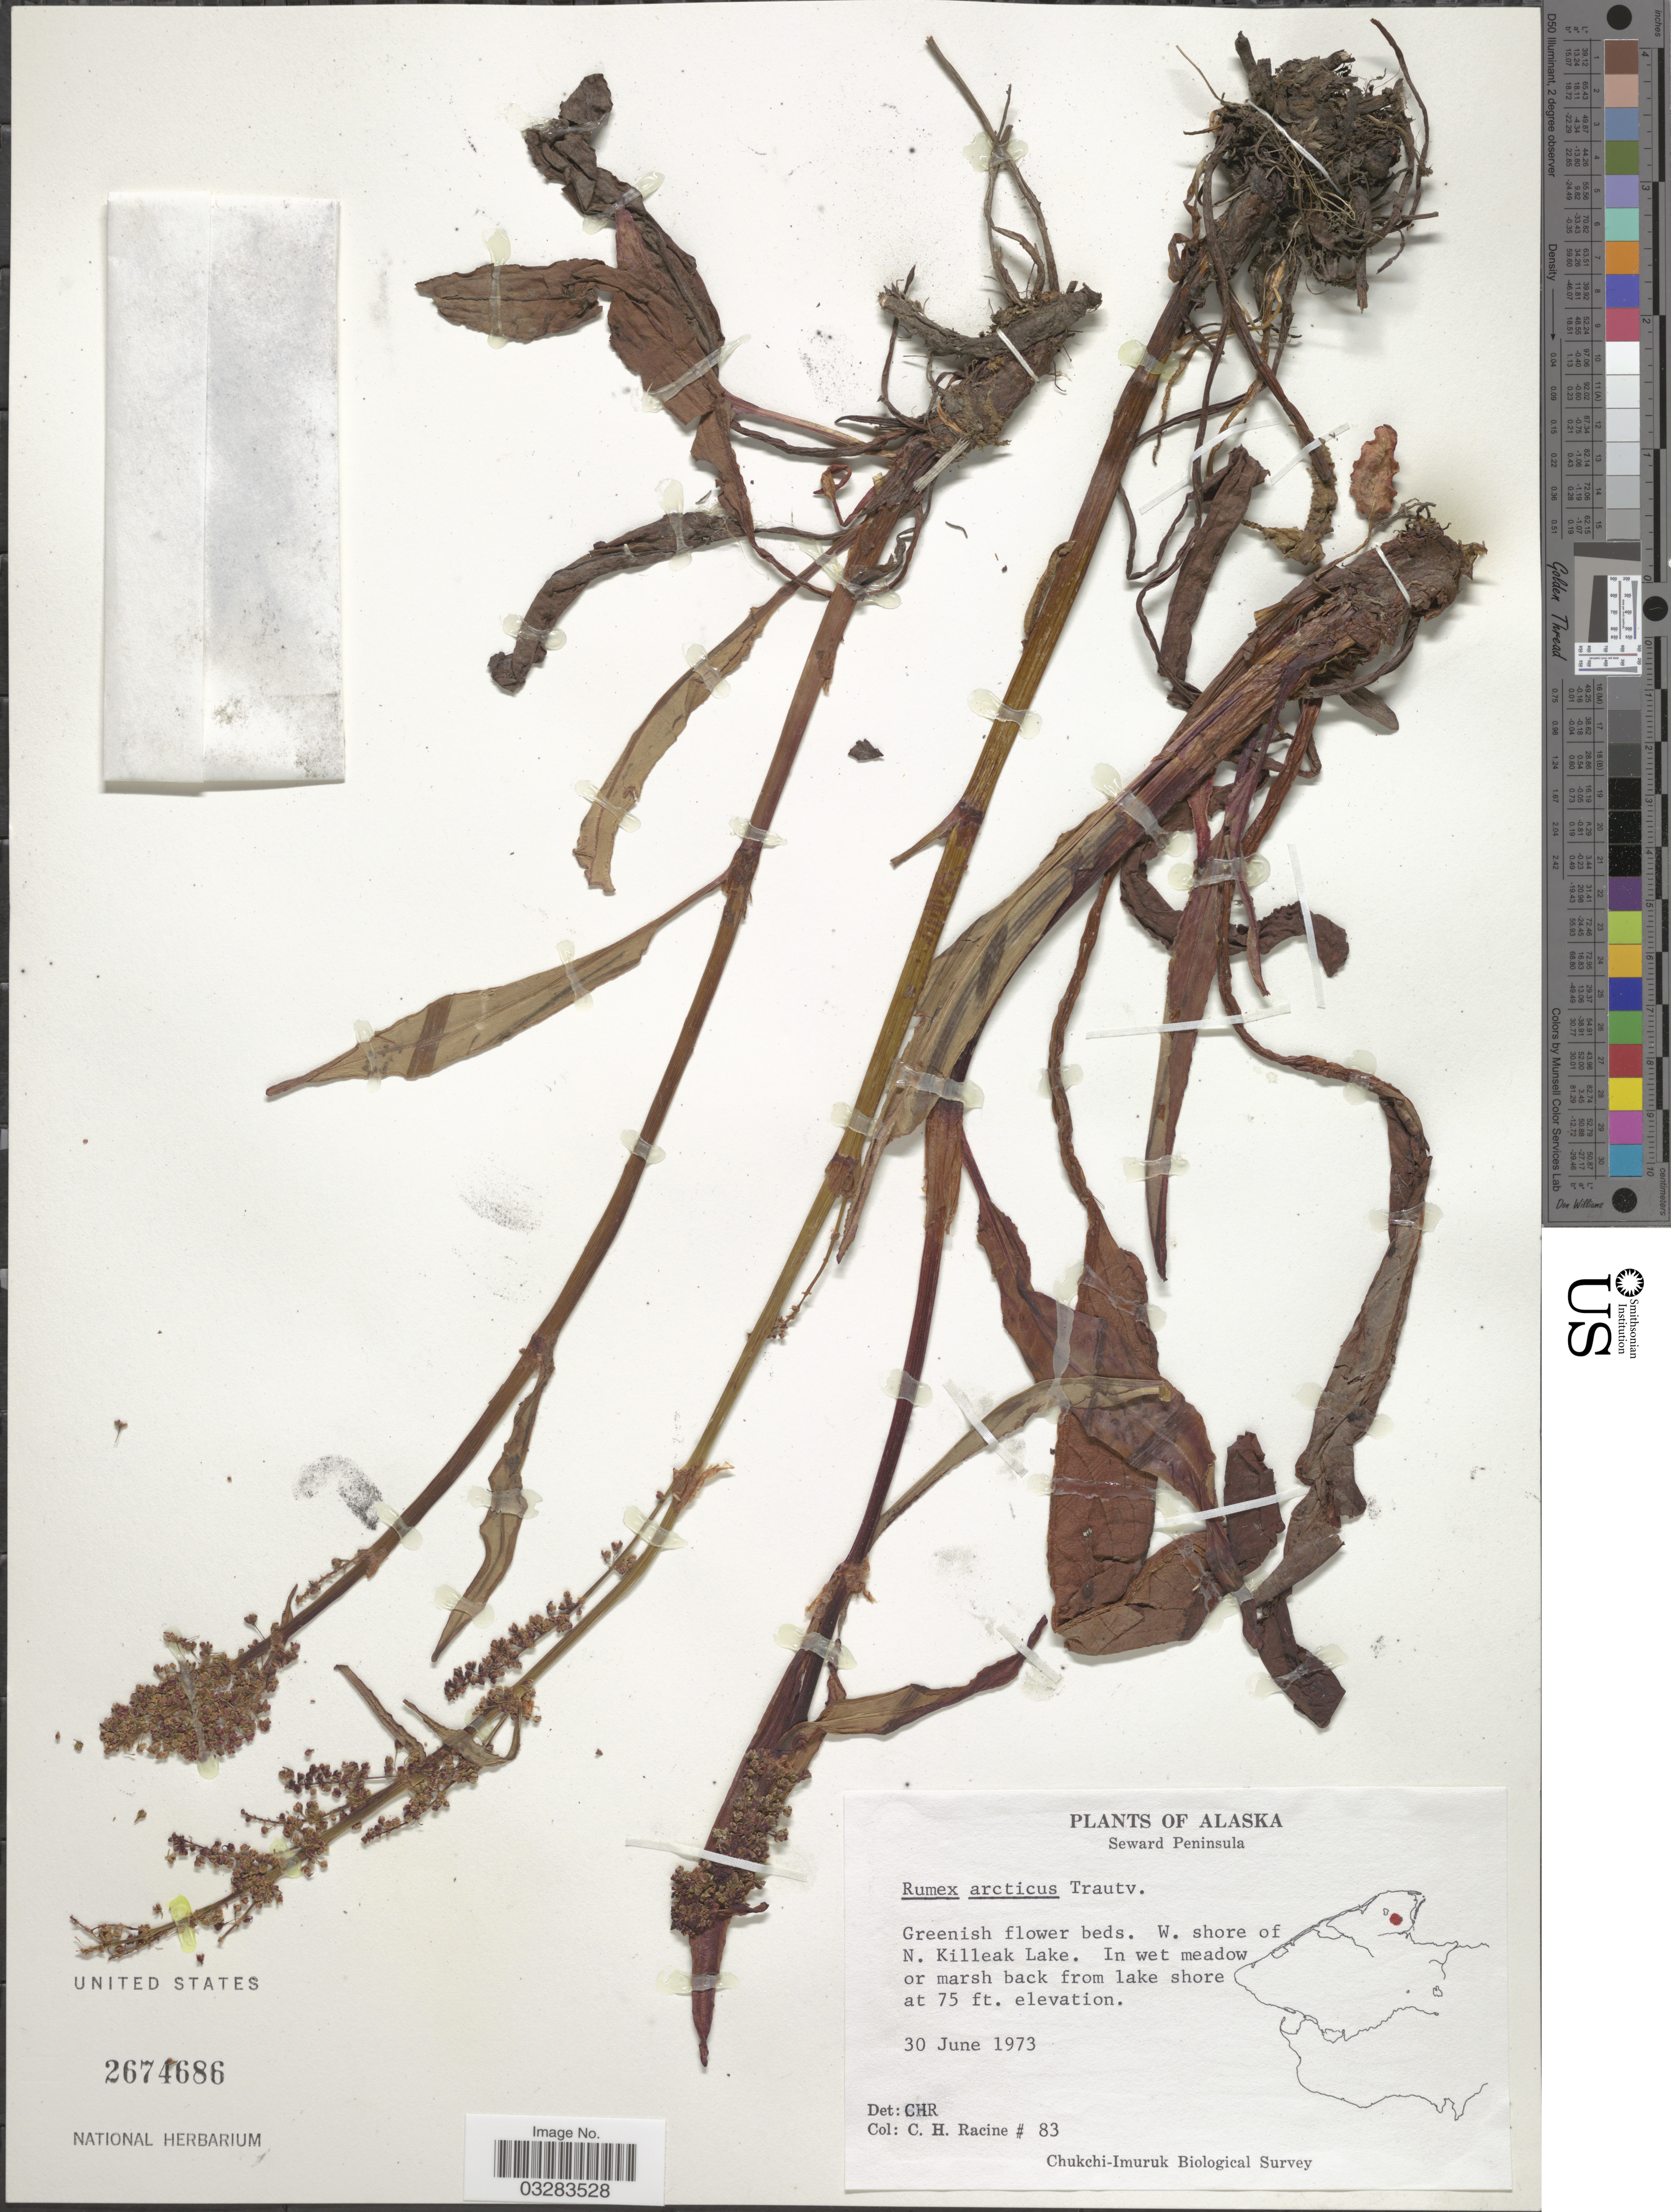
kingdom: Plantae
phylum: Tracheophyta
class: Magnoliopsida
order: Caryophyllales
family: Polygonaceae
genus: Rumex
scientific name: Rumex arcticus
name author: Trautv.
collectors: C. Racine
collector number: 83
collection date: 1973-06-30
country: United States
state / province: Alaska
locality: Seward Peninsula. W. shore of N. Killeak Lake.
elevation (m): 23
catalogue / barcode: US 2674686